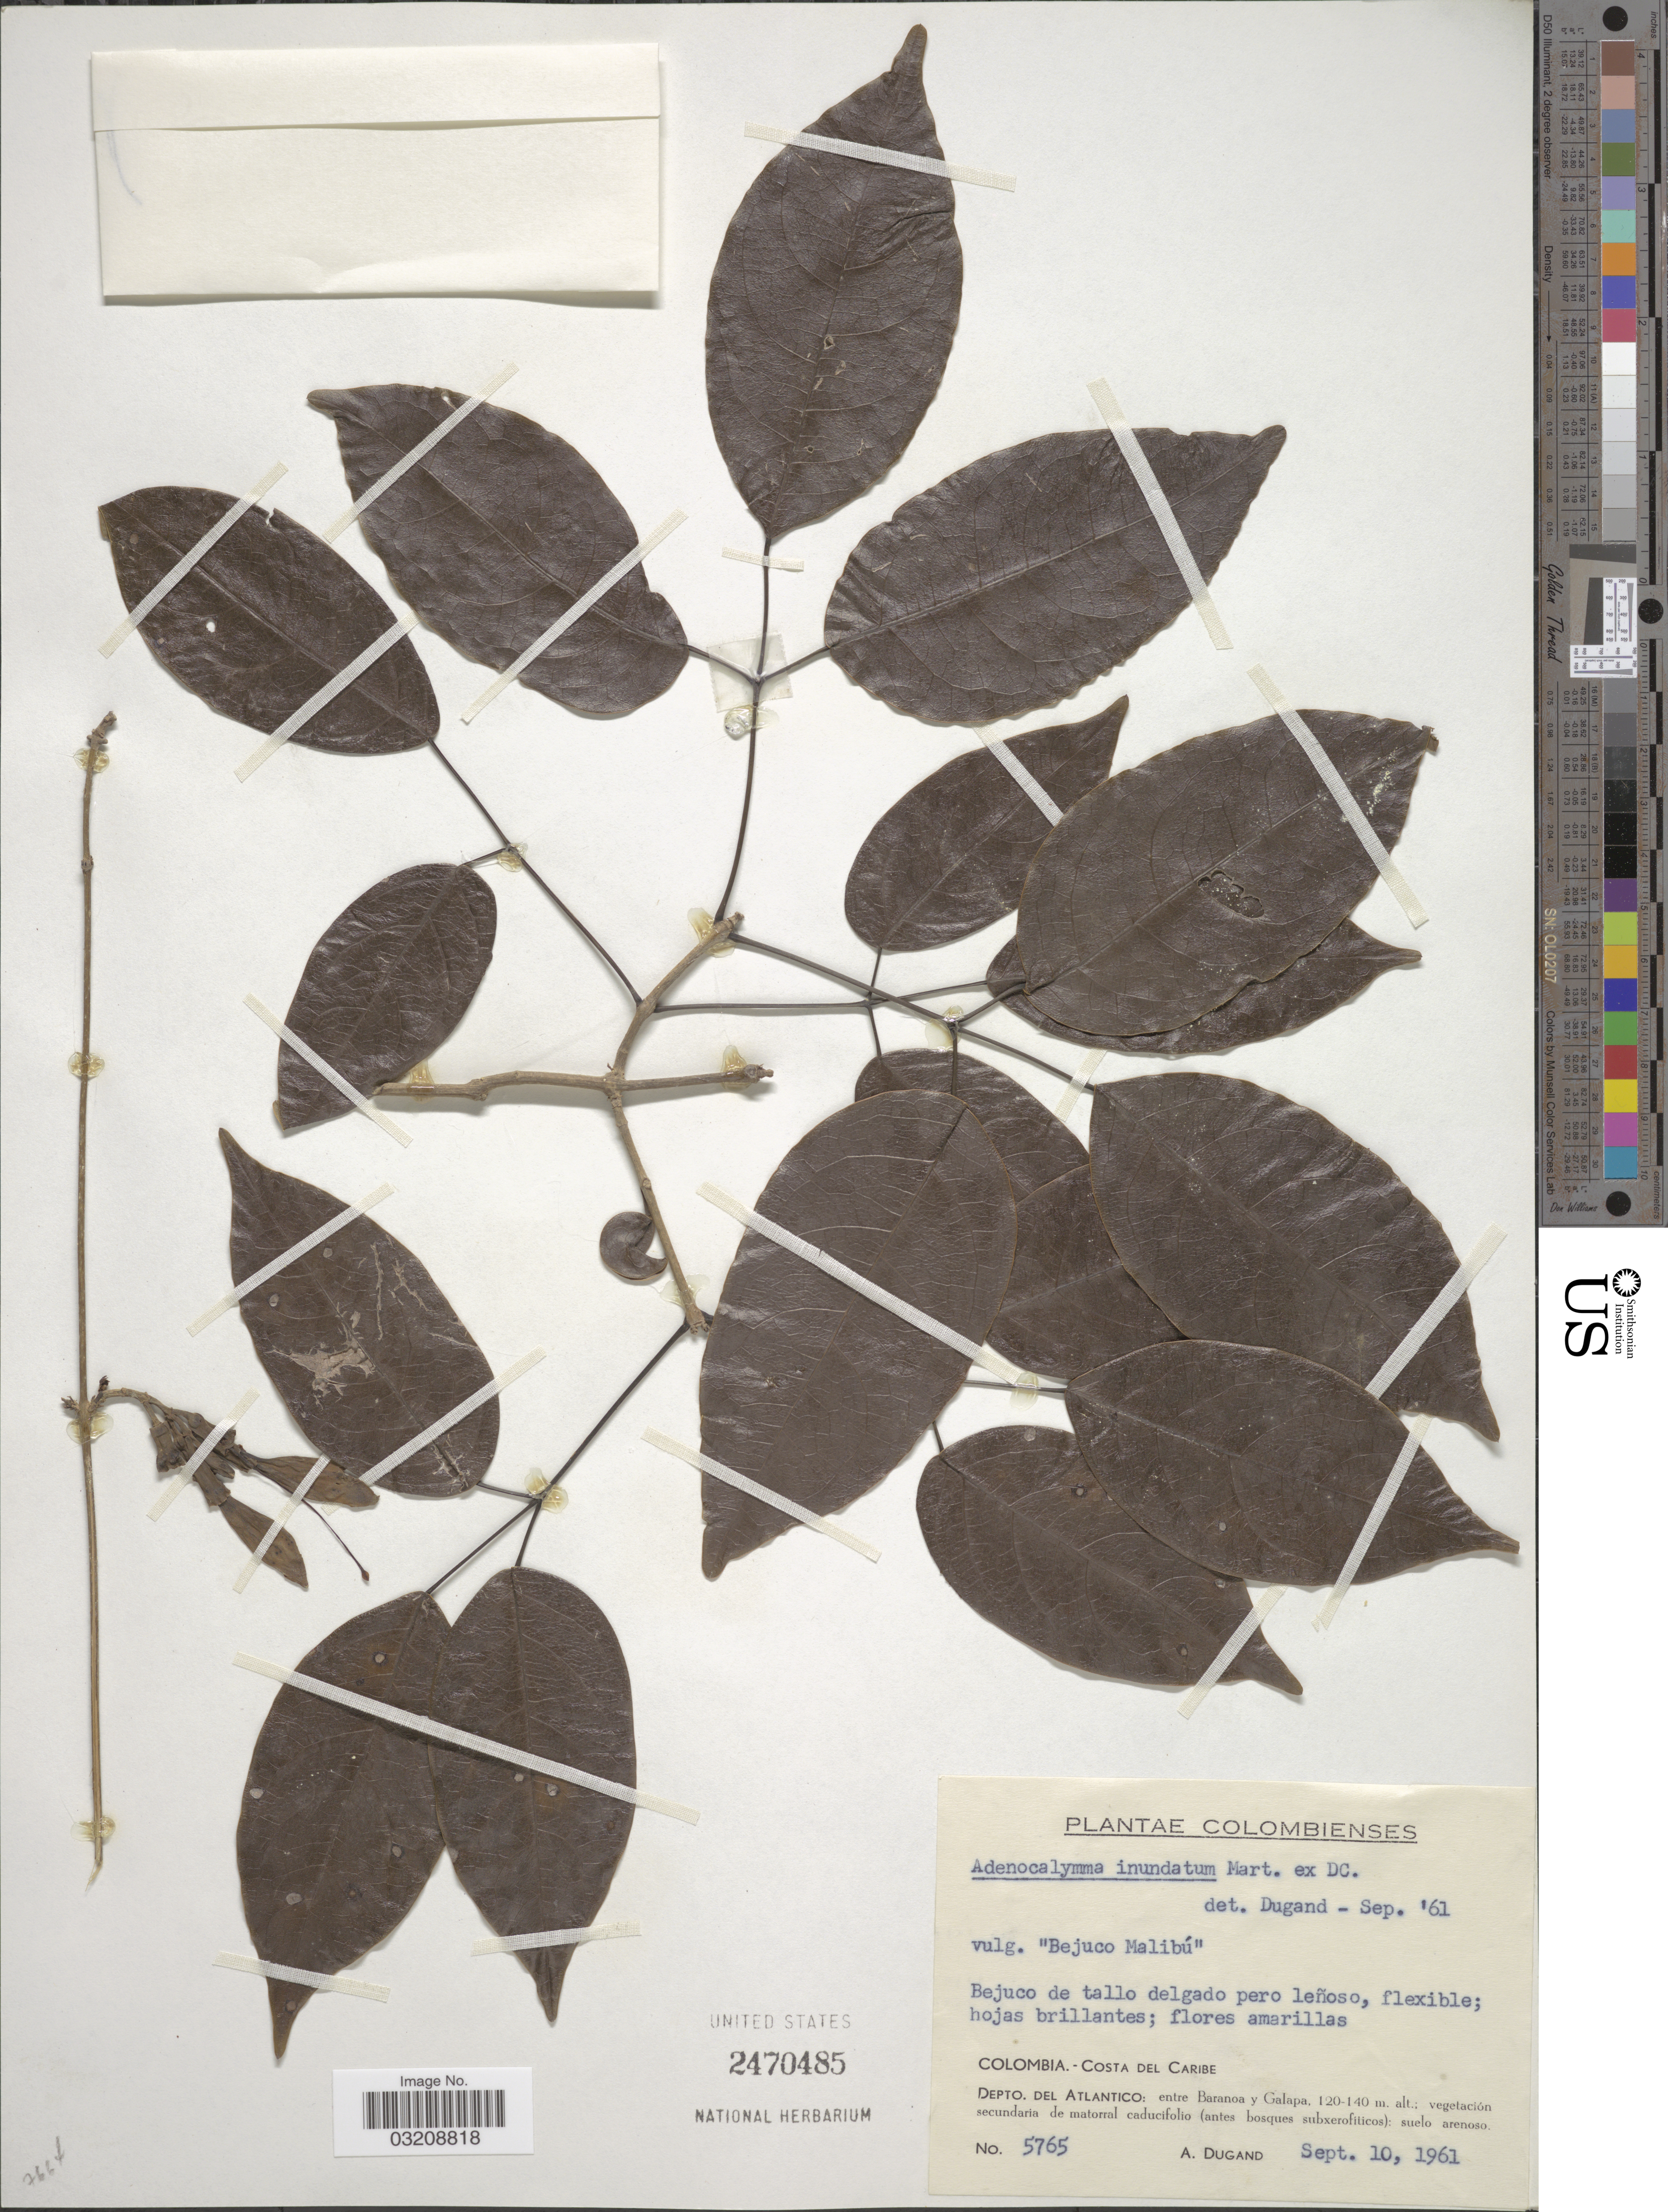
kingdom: Plantae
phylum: Tracheophyta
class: Magnoliopsida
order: Lamiales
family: Bignoniaceae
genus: Adenocalymma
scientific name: Adenocalymma inundatum var. inundatum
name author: Mart. ex DC.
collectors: A. Dugand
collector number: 5765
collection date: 1961-09-10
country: Colombia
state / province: Atlántico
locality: Colombia- Costa del Caribe. Depto. del Atlantico: entre Baranoa y Galapa.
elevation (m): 120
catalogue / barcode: US 2470485